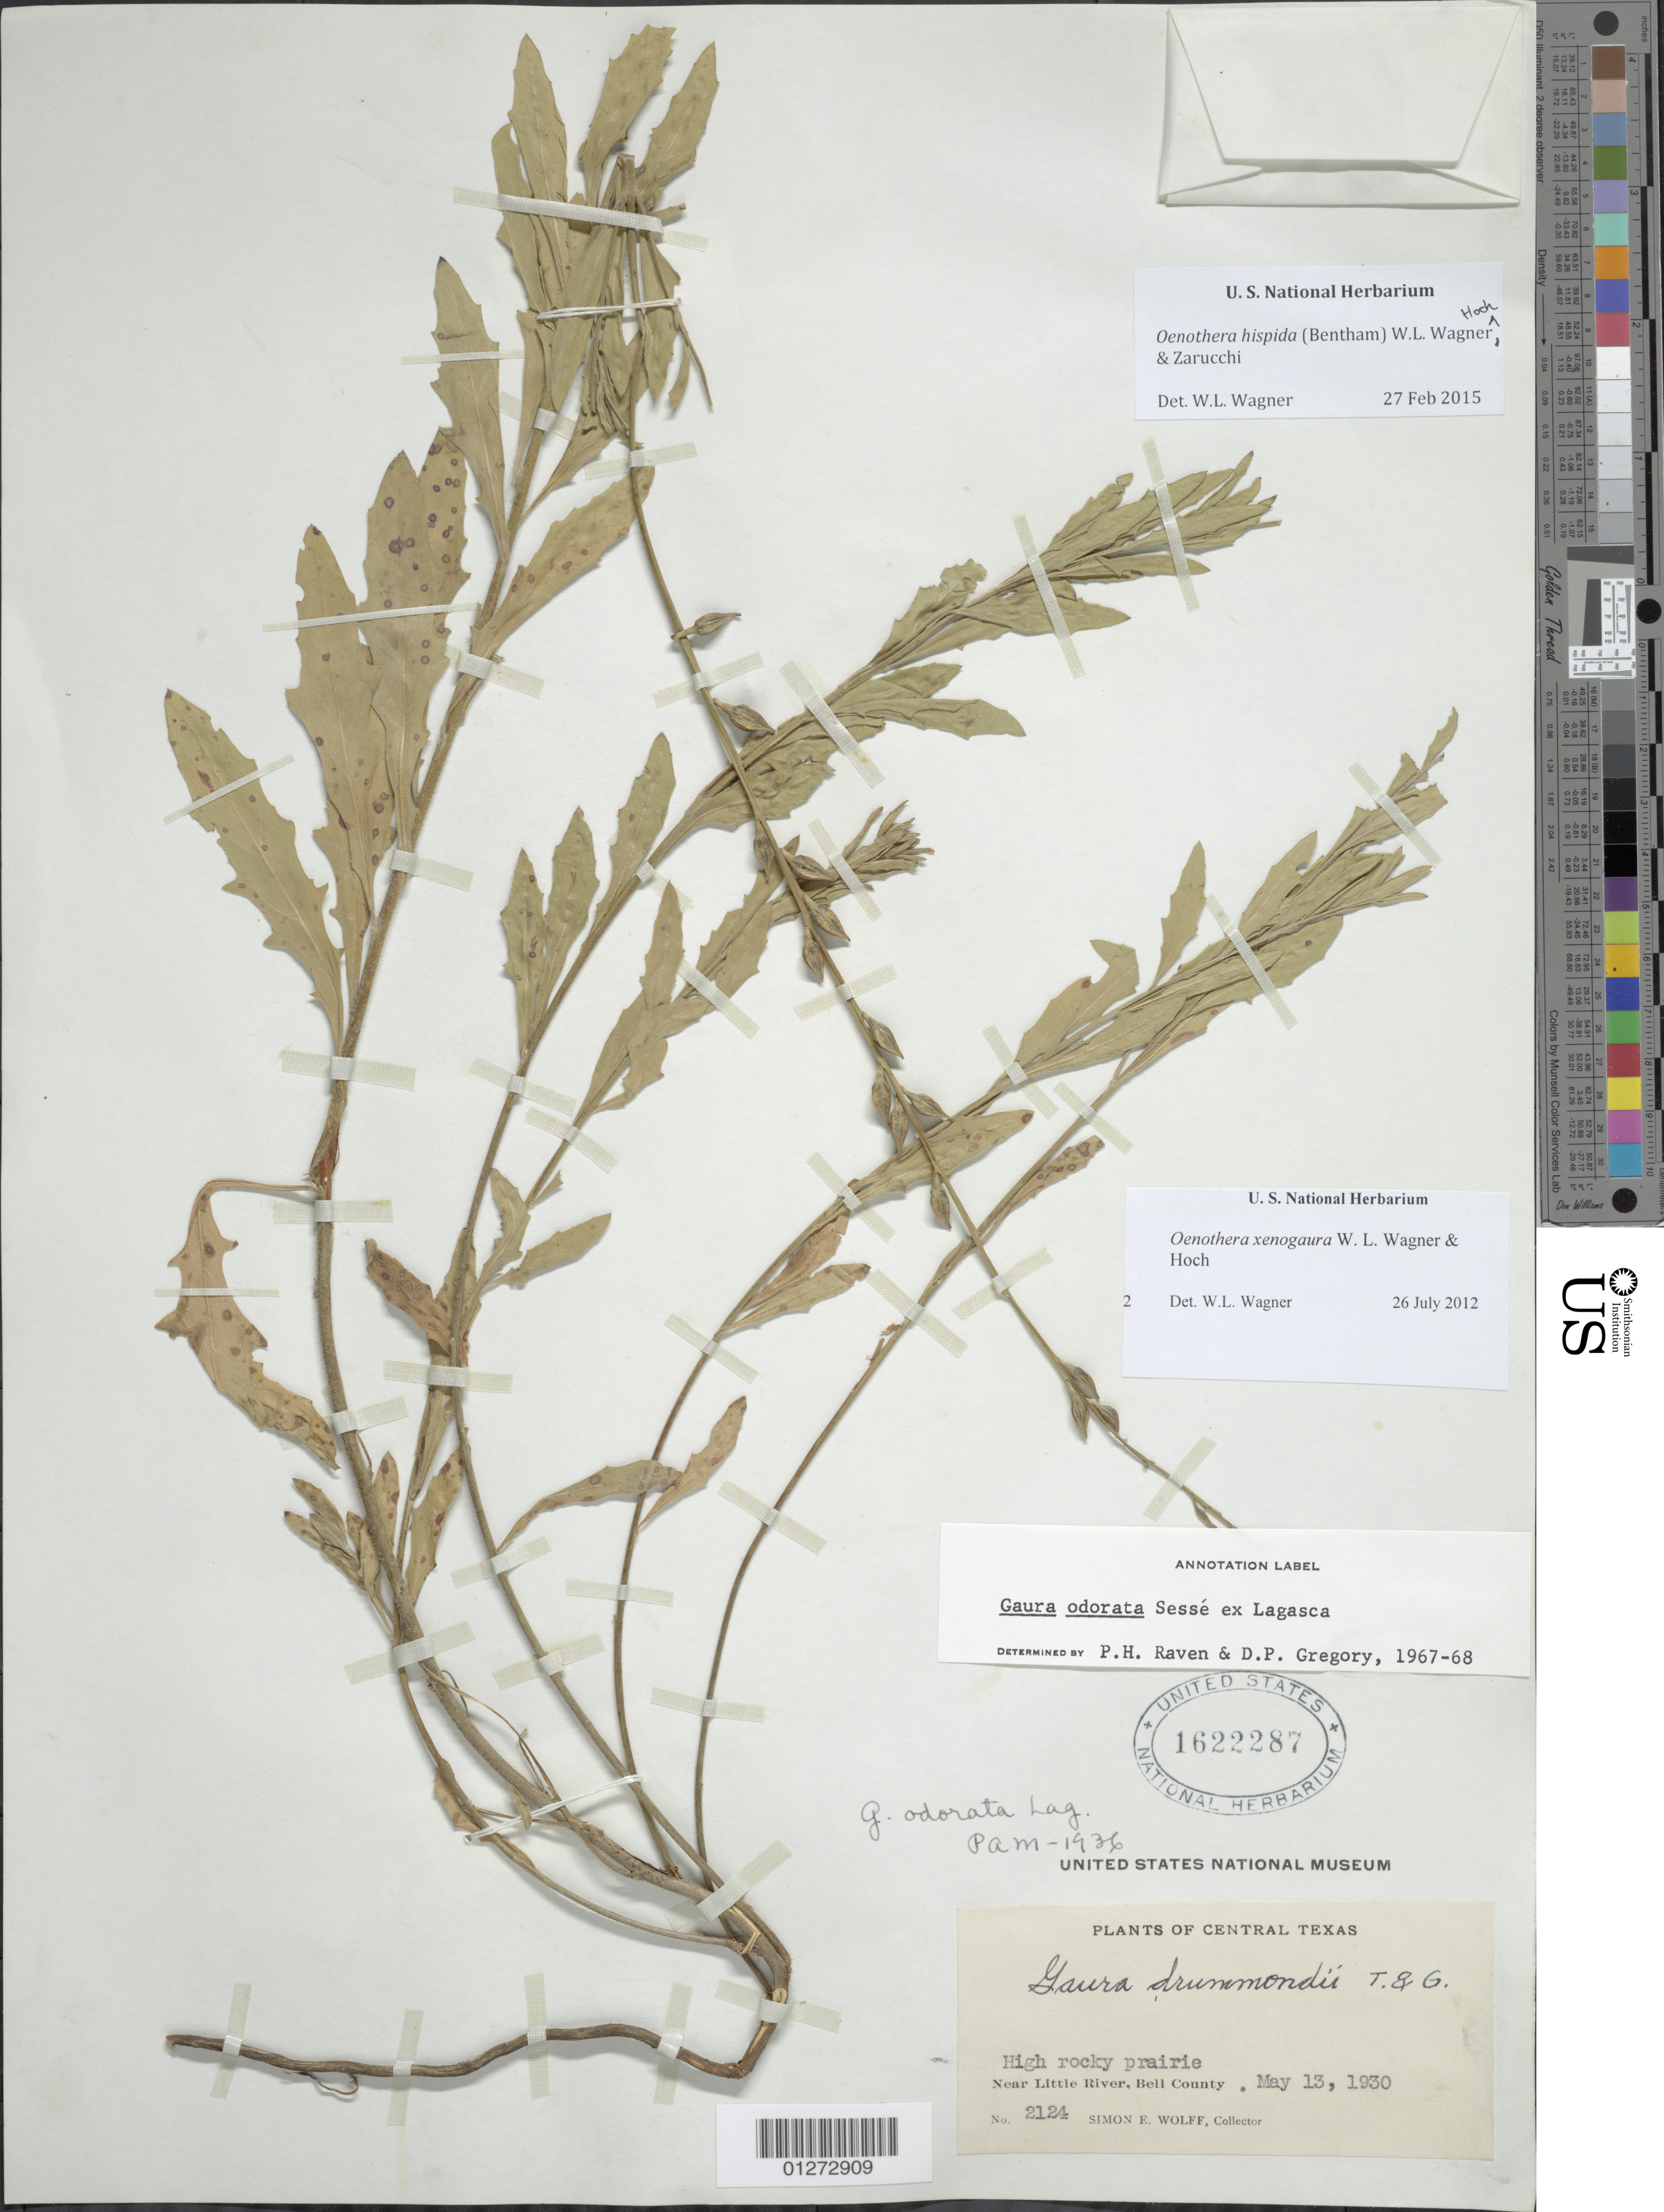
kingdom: Plantae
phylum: Tracheophyta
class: Magnoliopsida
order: Myrtales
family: Onagraceae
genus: Oenothera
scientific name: Oenothera hispida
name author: (Benth.) W.L. Wagner et al.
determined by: Wagner, W. L., (BOT), Smithsonian Institution - National Museum of Natural History (UNITED STATES)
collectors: S. E. Wolff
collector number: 2124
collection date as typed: May 13, 1930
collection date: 1930-05-13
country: United States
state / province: Texas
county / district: Bell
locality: Near Little River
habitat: High rocky prairie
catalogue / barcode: US 1622287